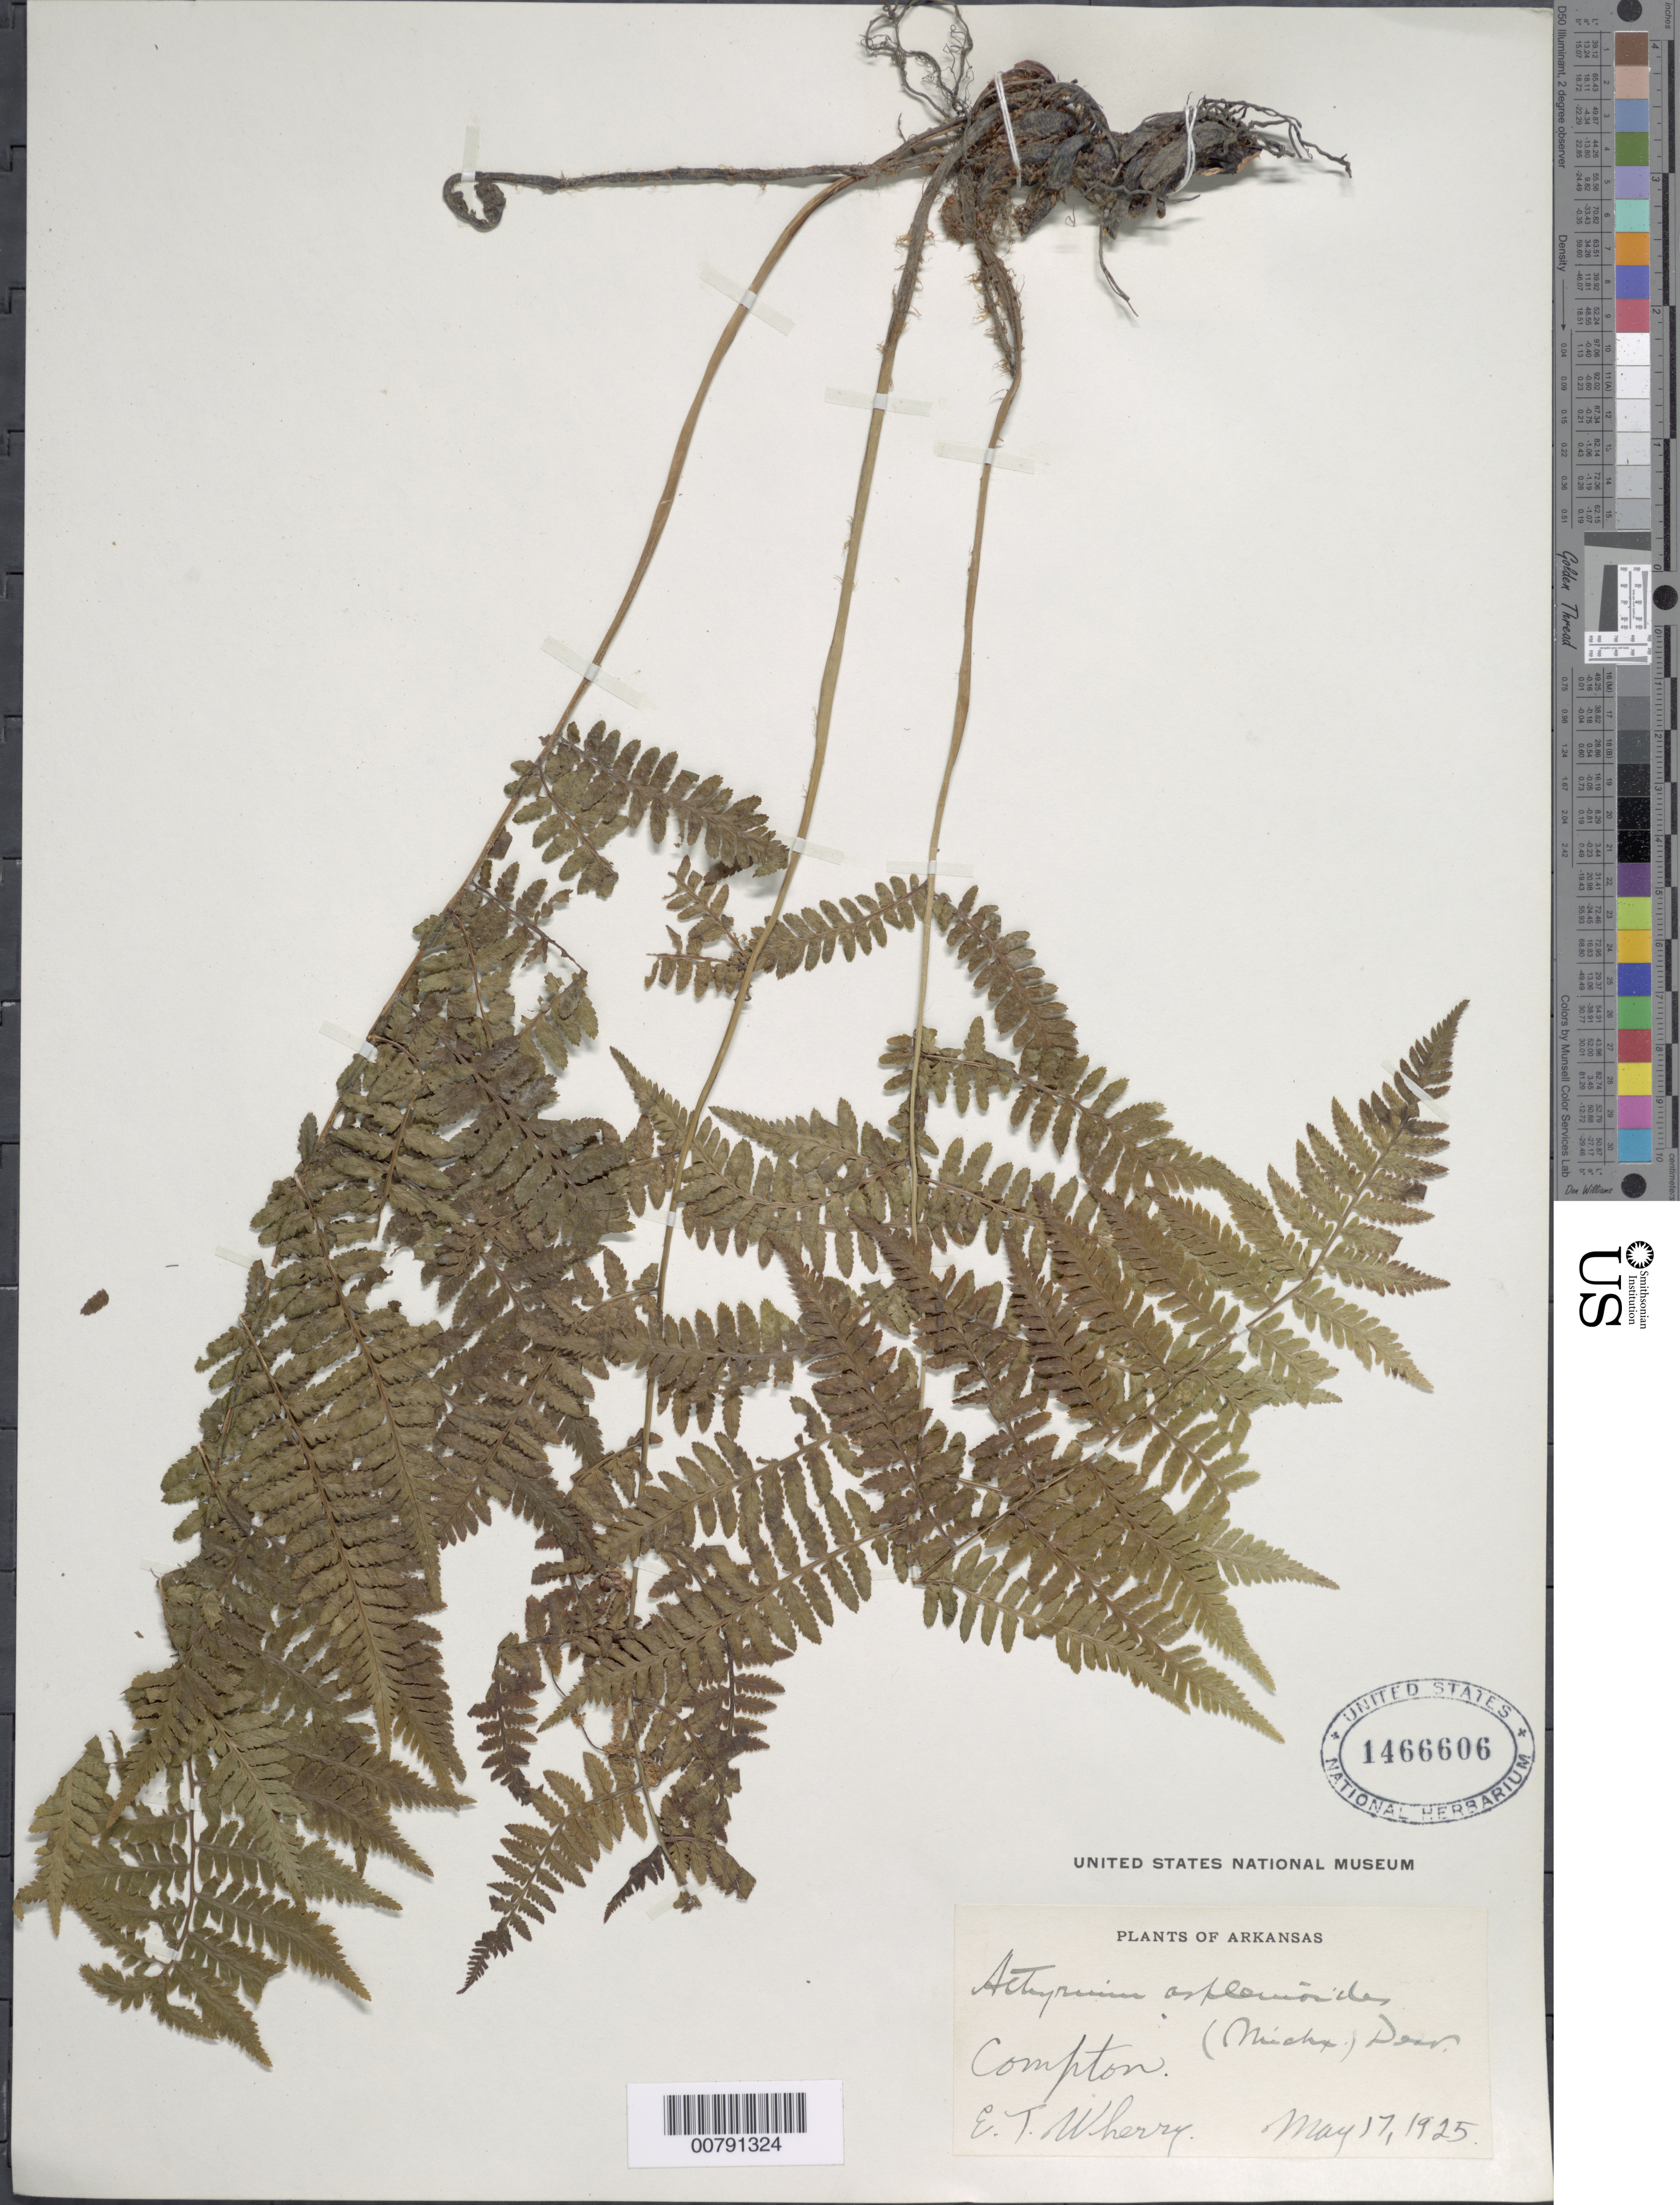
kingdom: Plantae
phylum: Tracheophyta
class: Polypodiopsida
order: Polypodiales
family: Athyriaceae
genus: Athyrium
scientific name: Athyrium filix-femina subsp. asplenioides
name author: (Michx.) Hultén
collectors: E. T. Wherry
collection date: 1925-05-17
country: United States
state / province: Arkansas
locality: Compton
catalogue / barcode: US 1466606